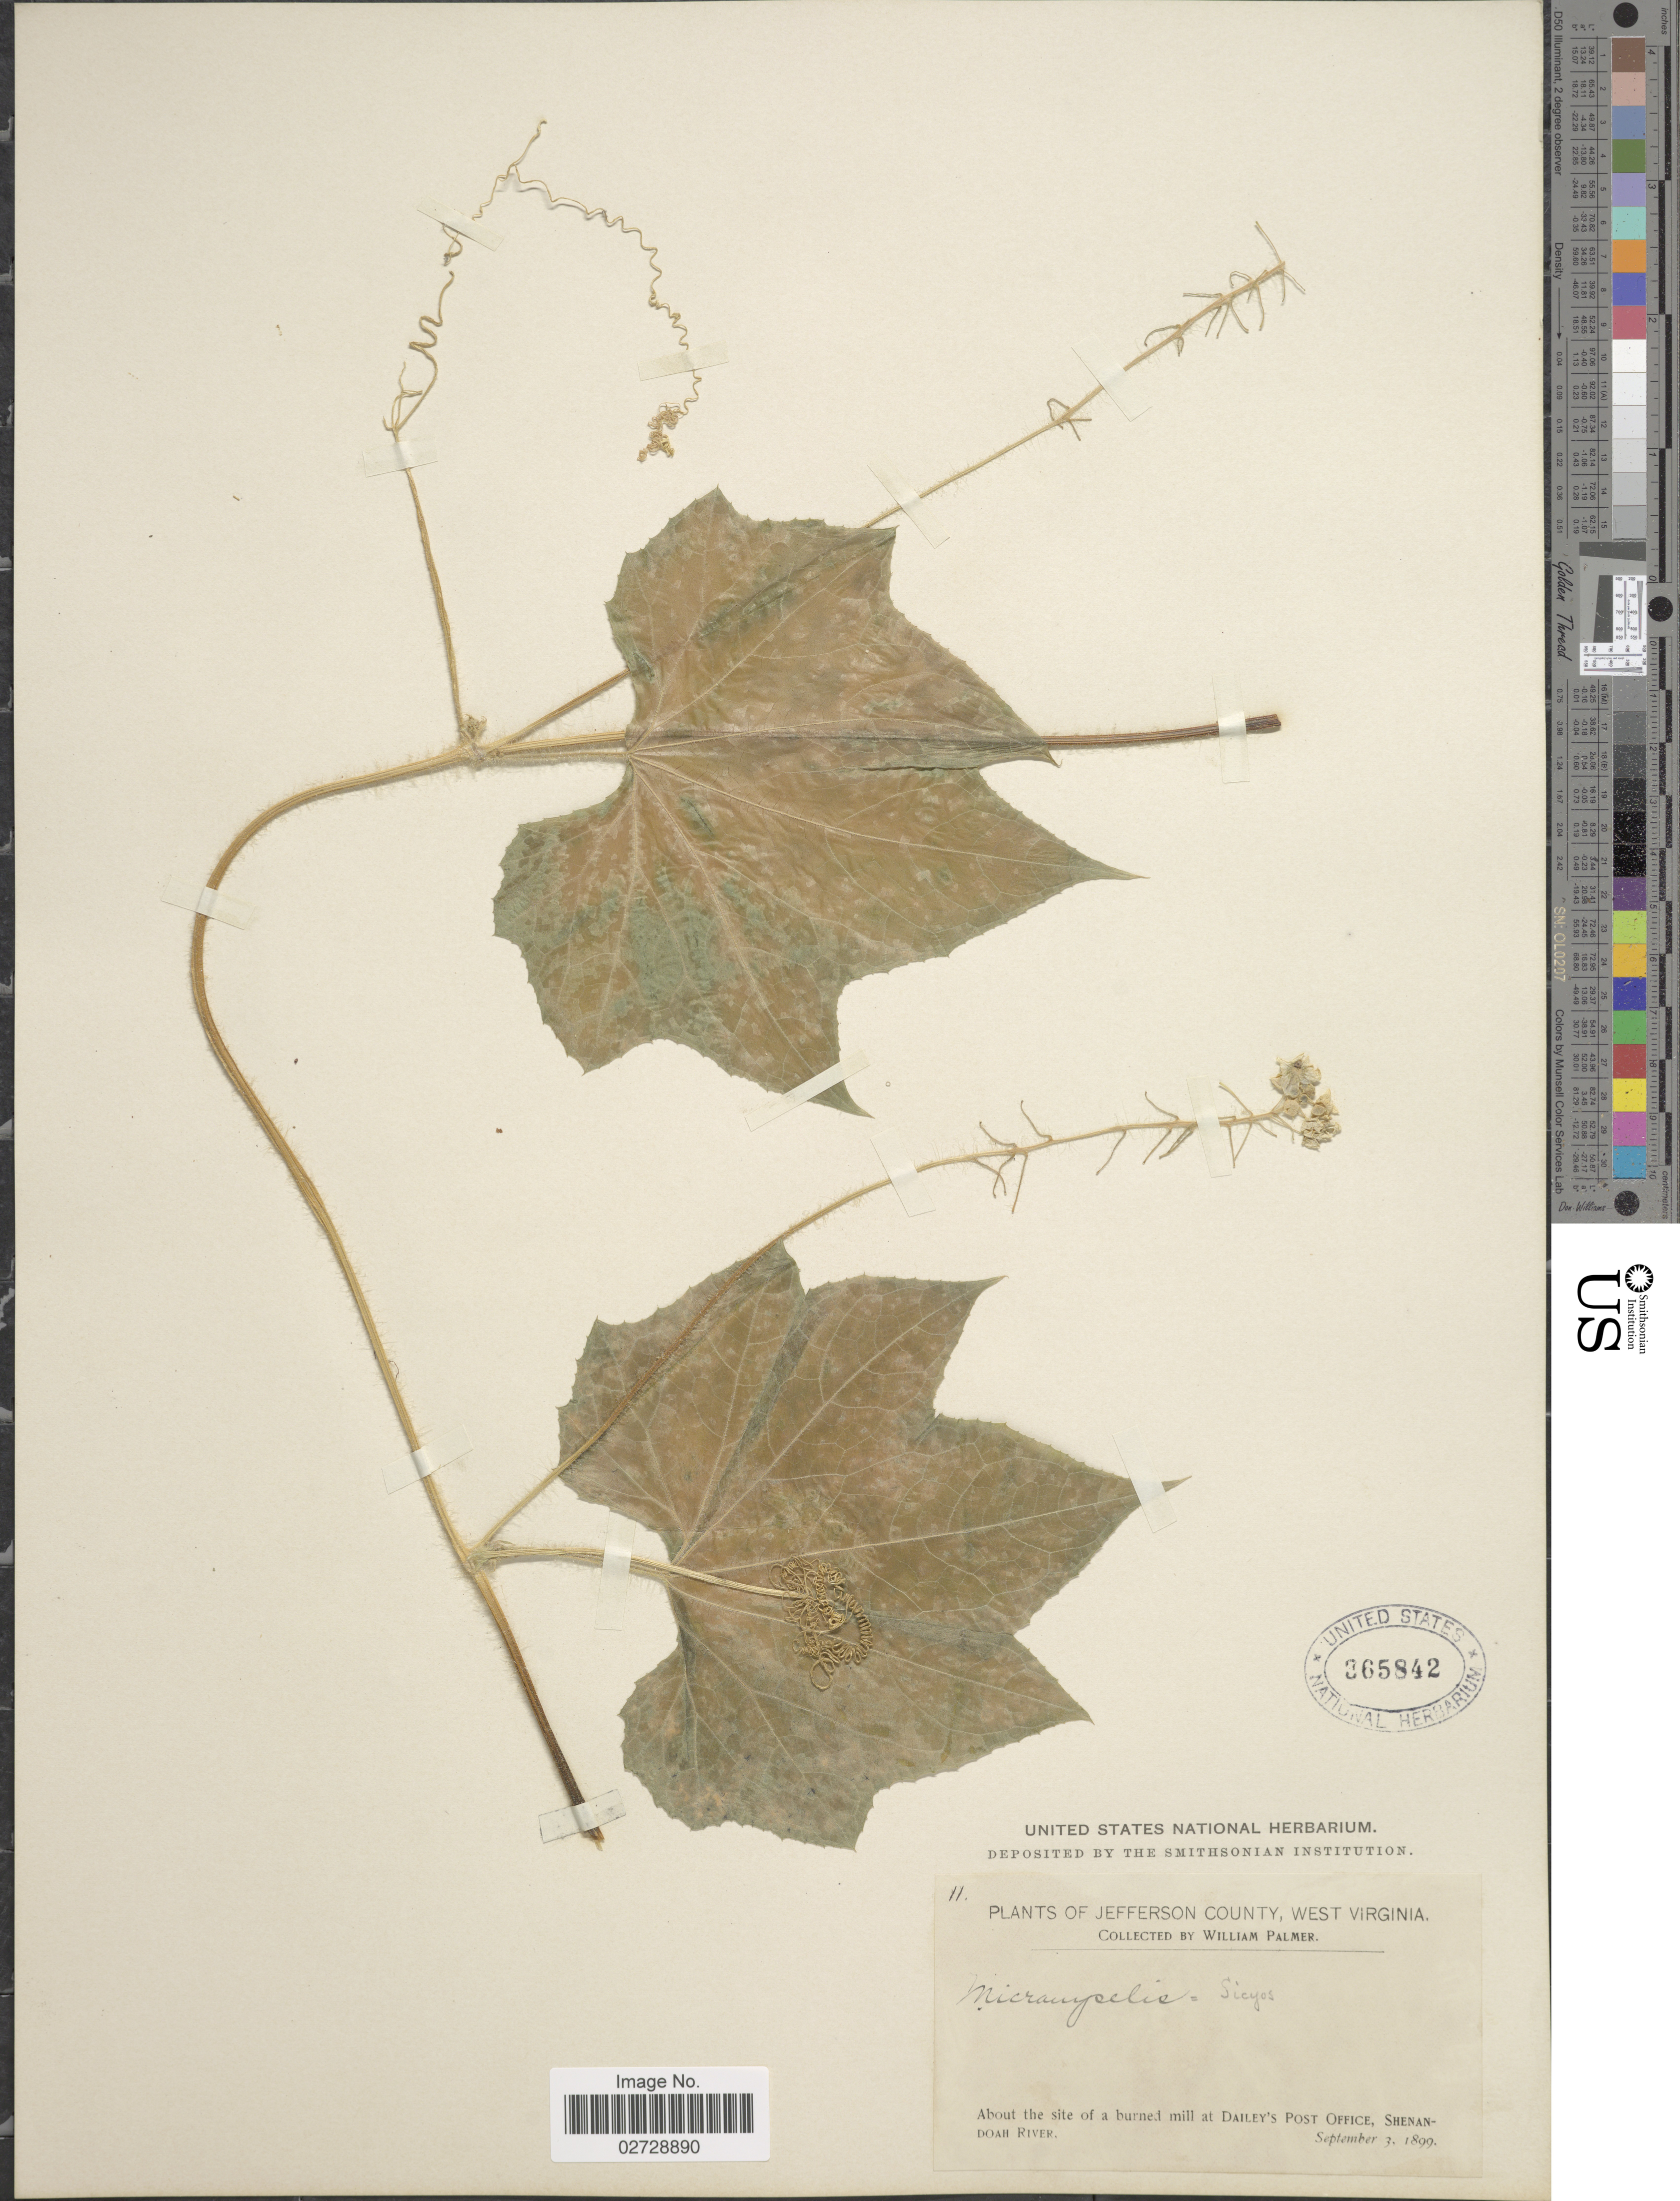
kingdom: Plantae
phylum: Tracheophyta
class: Magnoliopsida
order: Cucurbitales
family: Cucurbitaceae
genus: Sicyos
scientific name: Sicyos angulatus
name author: L.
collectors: W. Palmer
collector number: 11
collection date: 1899-09-03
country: United States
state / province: West Virginia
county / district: Jefferson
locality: Jefferson County. About the site of a burned mill at Dailey's Post Office, Shenandoah River.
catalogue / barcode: US 365842